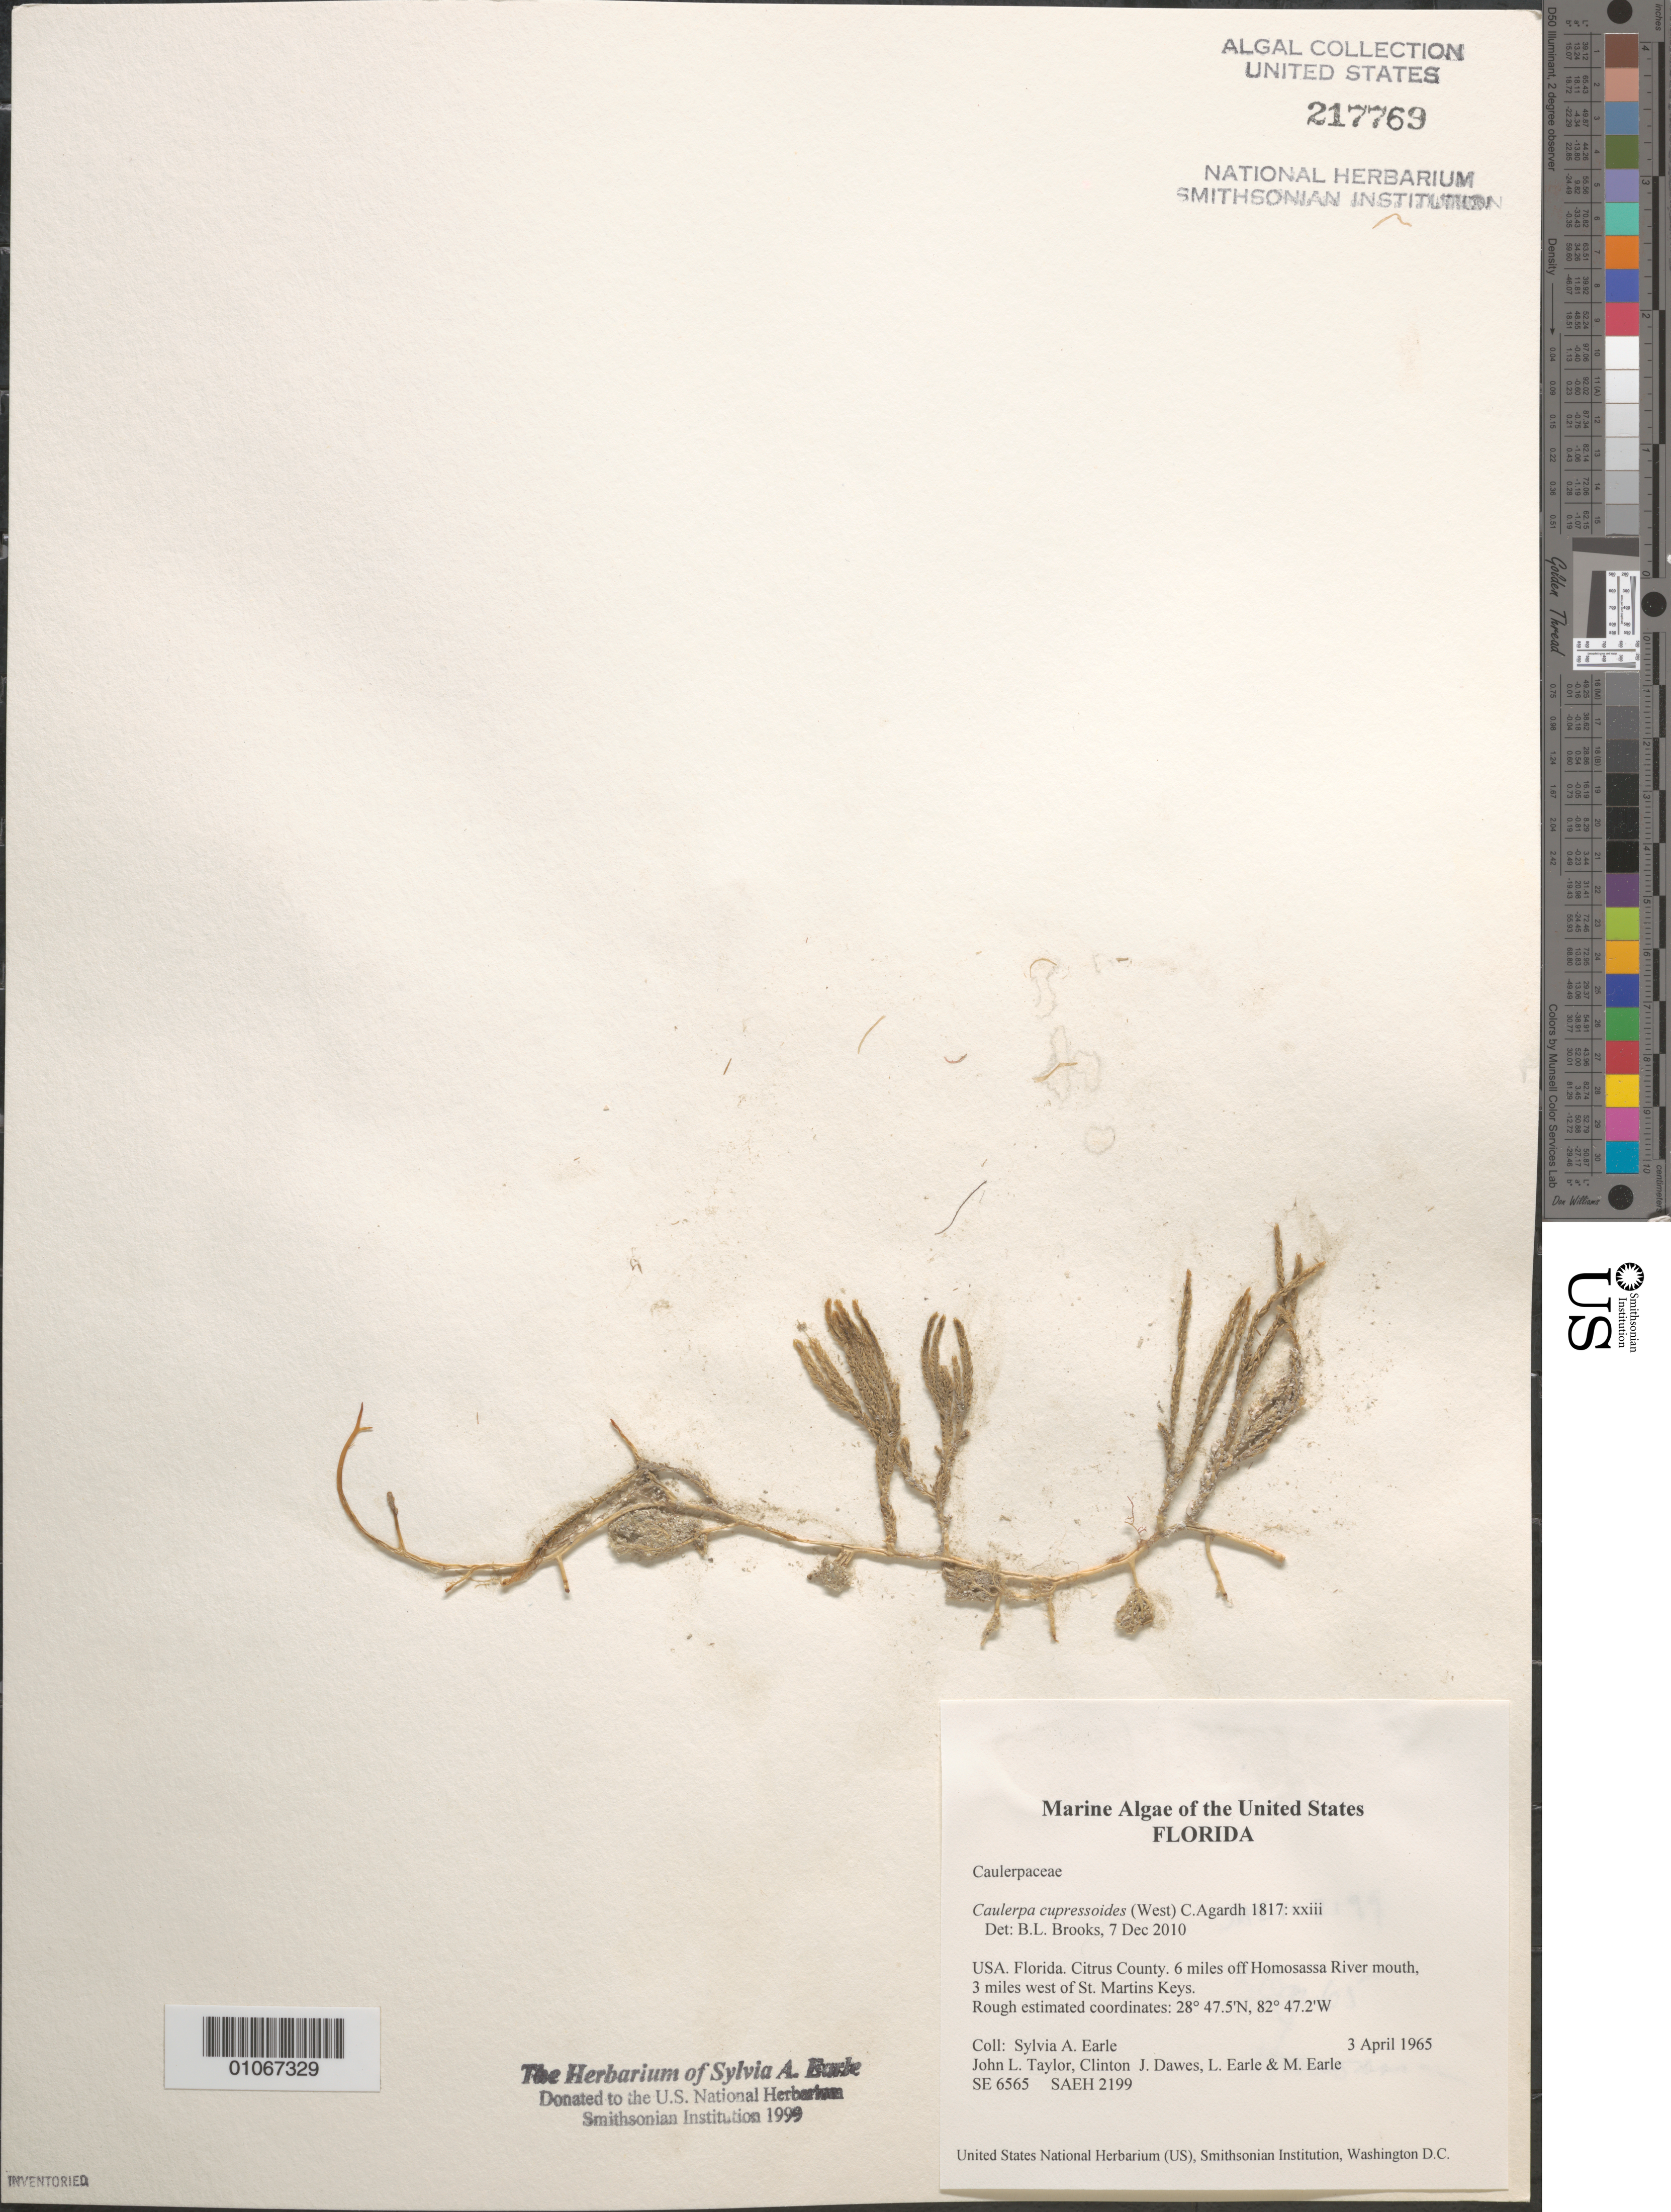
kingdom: Plantae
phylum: Chlorophyta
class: Ulvophyceae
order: Bryopsidales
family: Caulerpaceae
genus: Caulerpa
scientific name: Caulerpa cupressoides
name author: (Vahl) C. Agardh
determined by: Brooks, B. L., (BOT), Smithsonian Institution - National Museum of Natural History (UNITED STATES)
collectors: S. A. Earle, J. L. Taylor, C. Dawes, L. Earle & M. Earle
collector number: SE 65652 & SAEH 2199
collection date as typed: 03 Apr 1965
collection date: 1965-04-03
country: United States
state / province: Florida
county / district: Citrus County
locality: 6 miles off Homosassa River mouth, 3 miles west of St. Martins Keys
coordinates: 28 47.5'N, 82 47.2'W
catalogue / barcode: US 217769